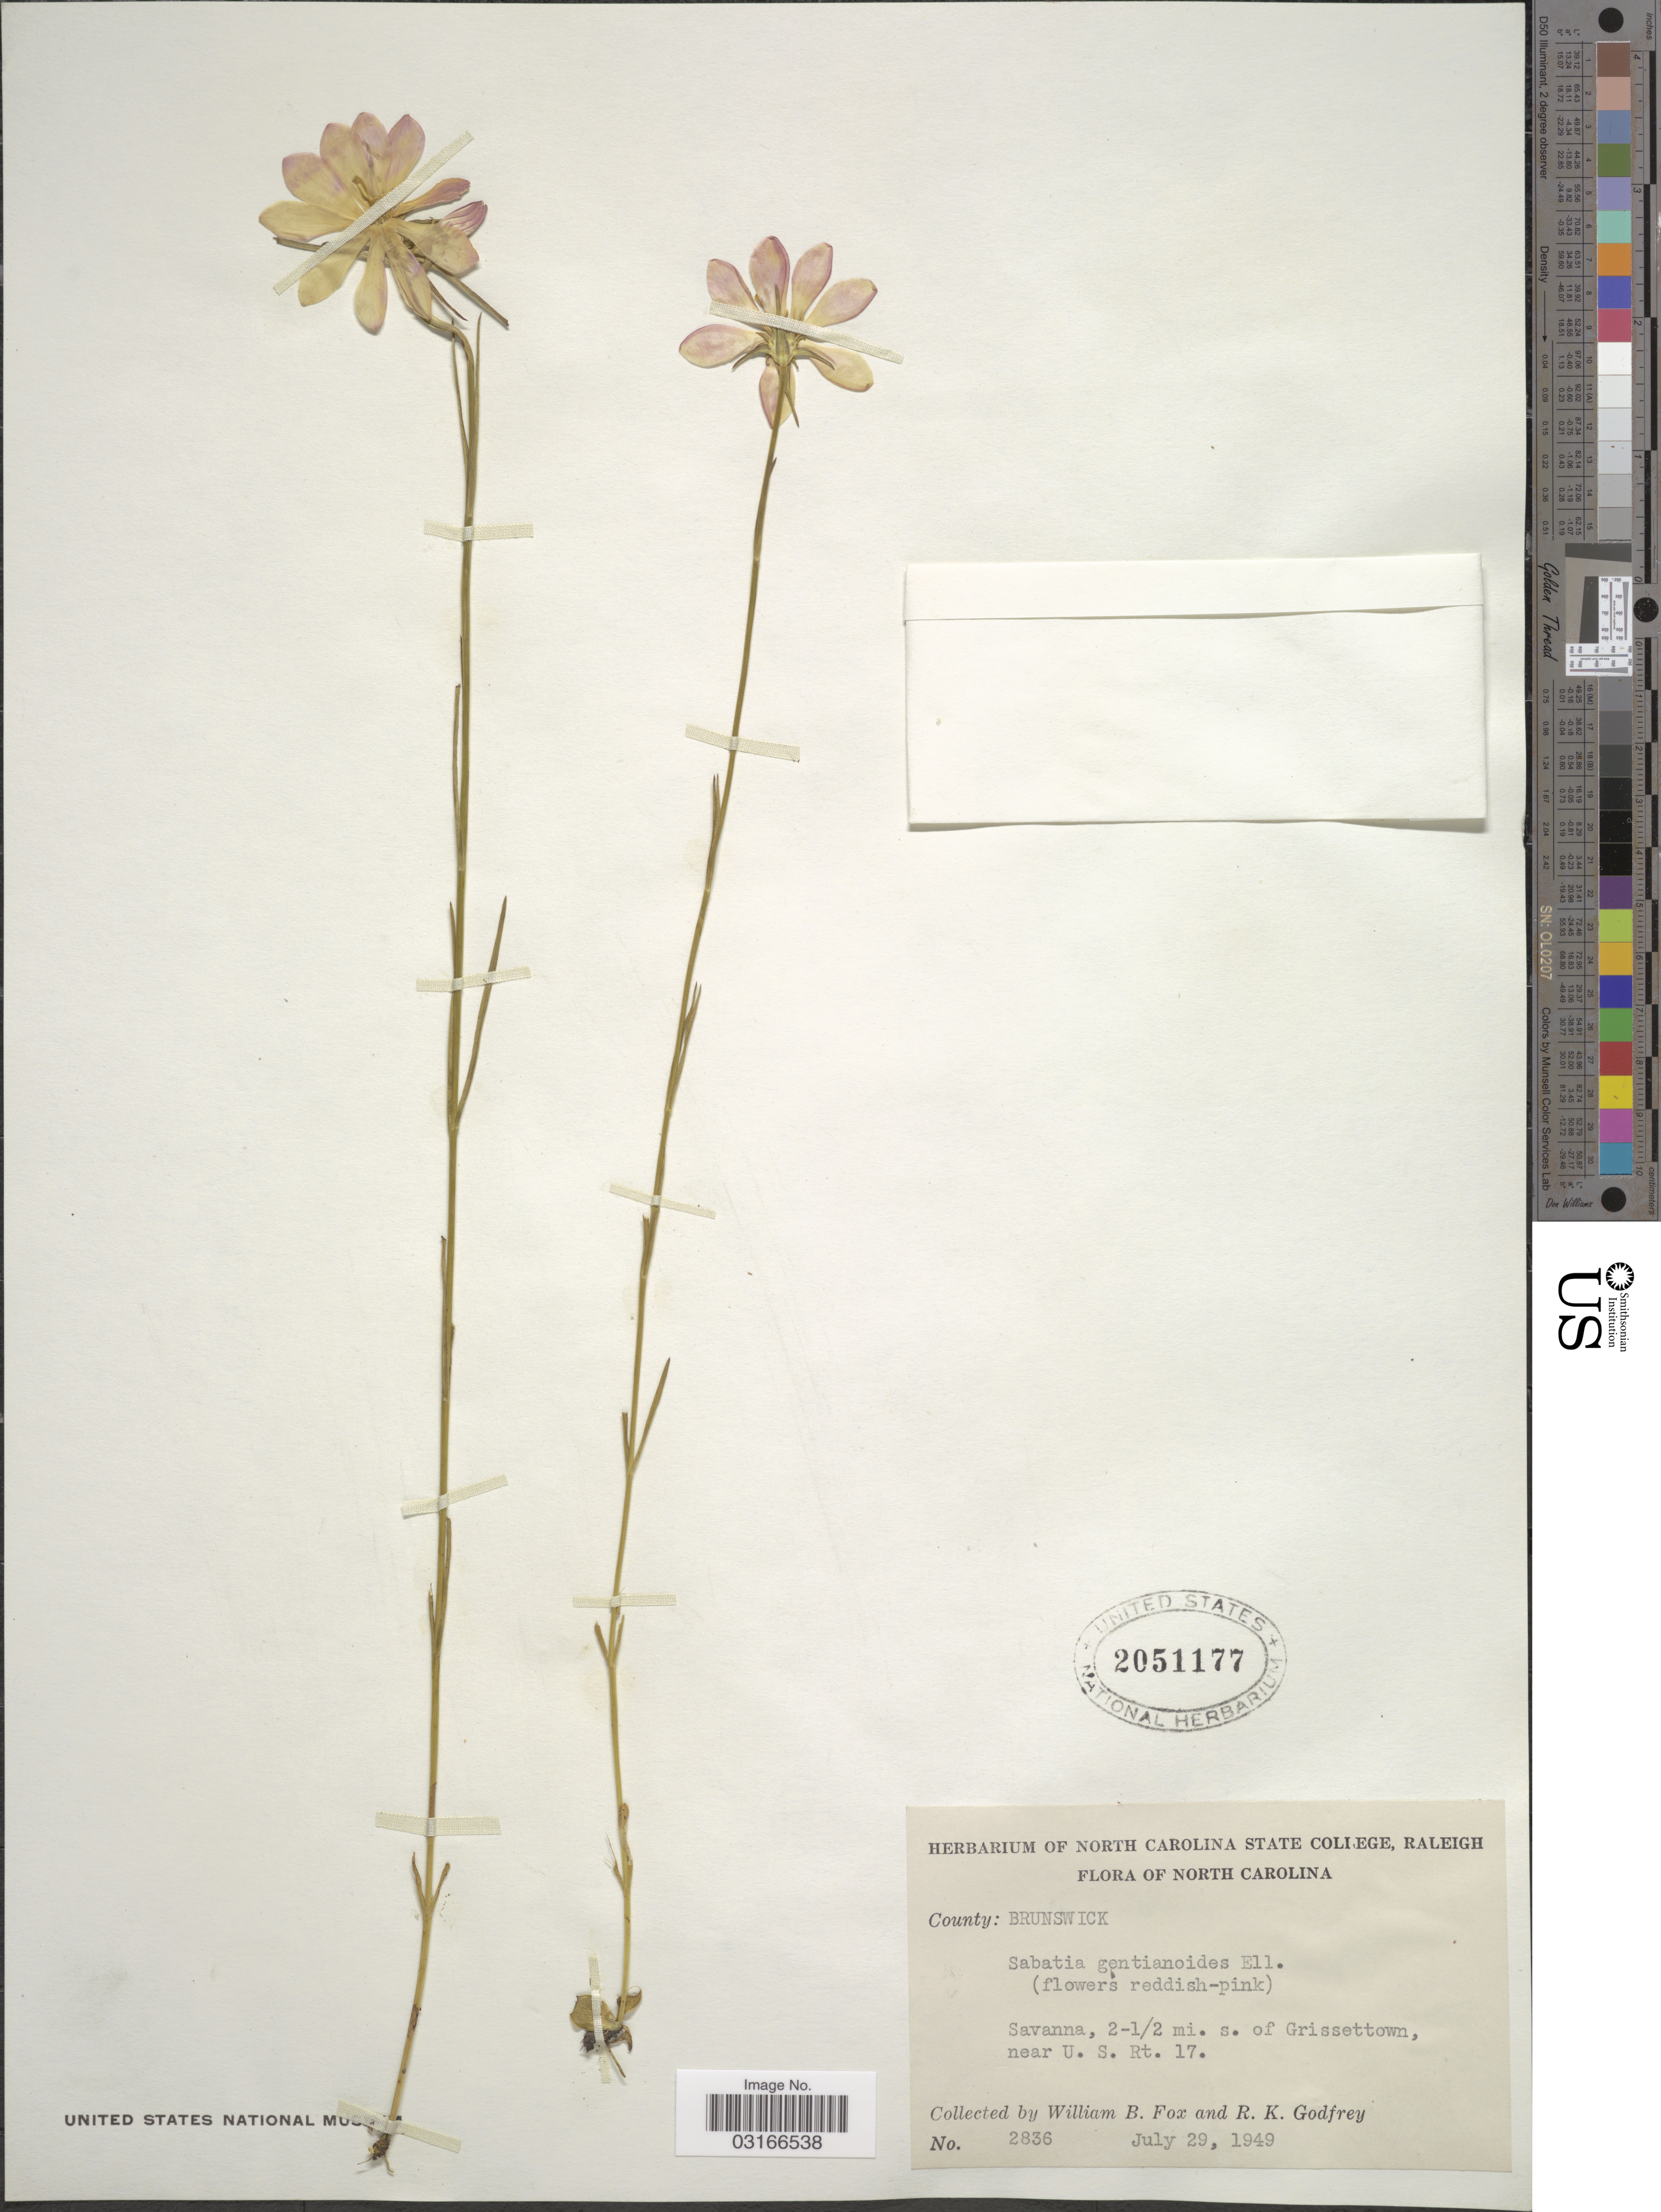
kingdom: Plantae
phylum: Tracheophyta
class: Magnoliopsida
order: Gentianales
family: Gentianaceae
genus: Sabatia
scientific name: Sabatia gentianoides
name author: Elliott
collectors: W. Fox & R. K. Godfrey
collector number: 2836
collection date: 1949-07-29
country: United States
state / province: North Carolina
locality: County: Brunswick, Savanna, 2-½ mi. s. of Grissettown, near U. S. Rt. 17.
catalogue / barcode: US 2051177